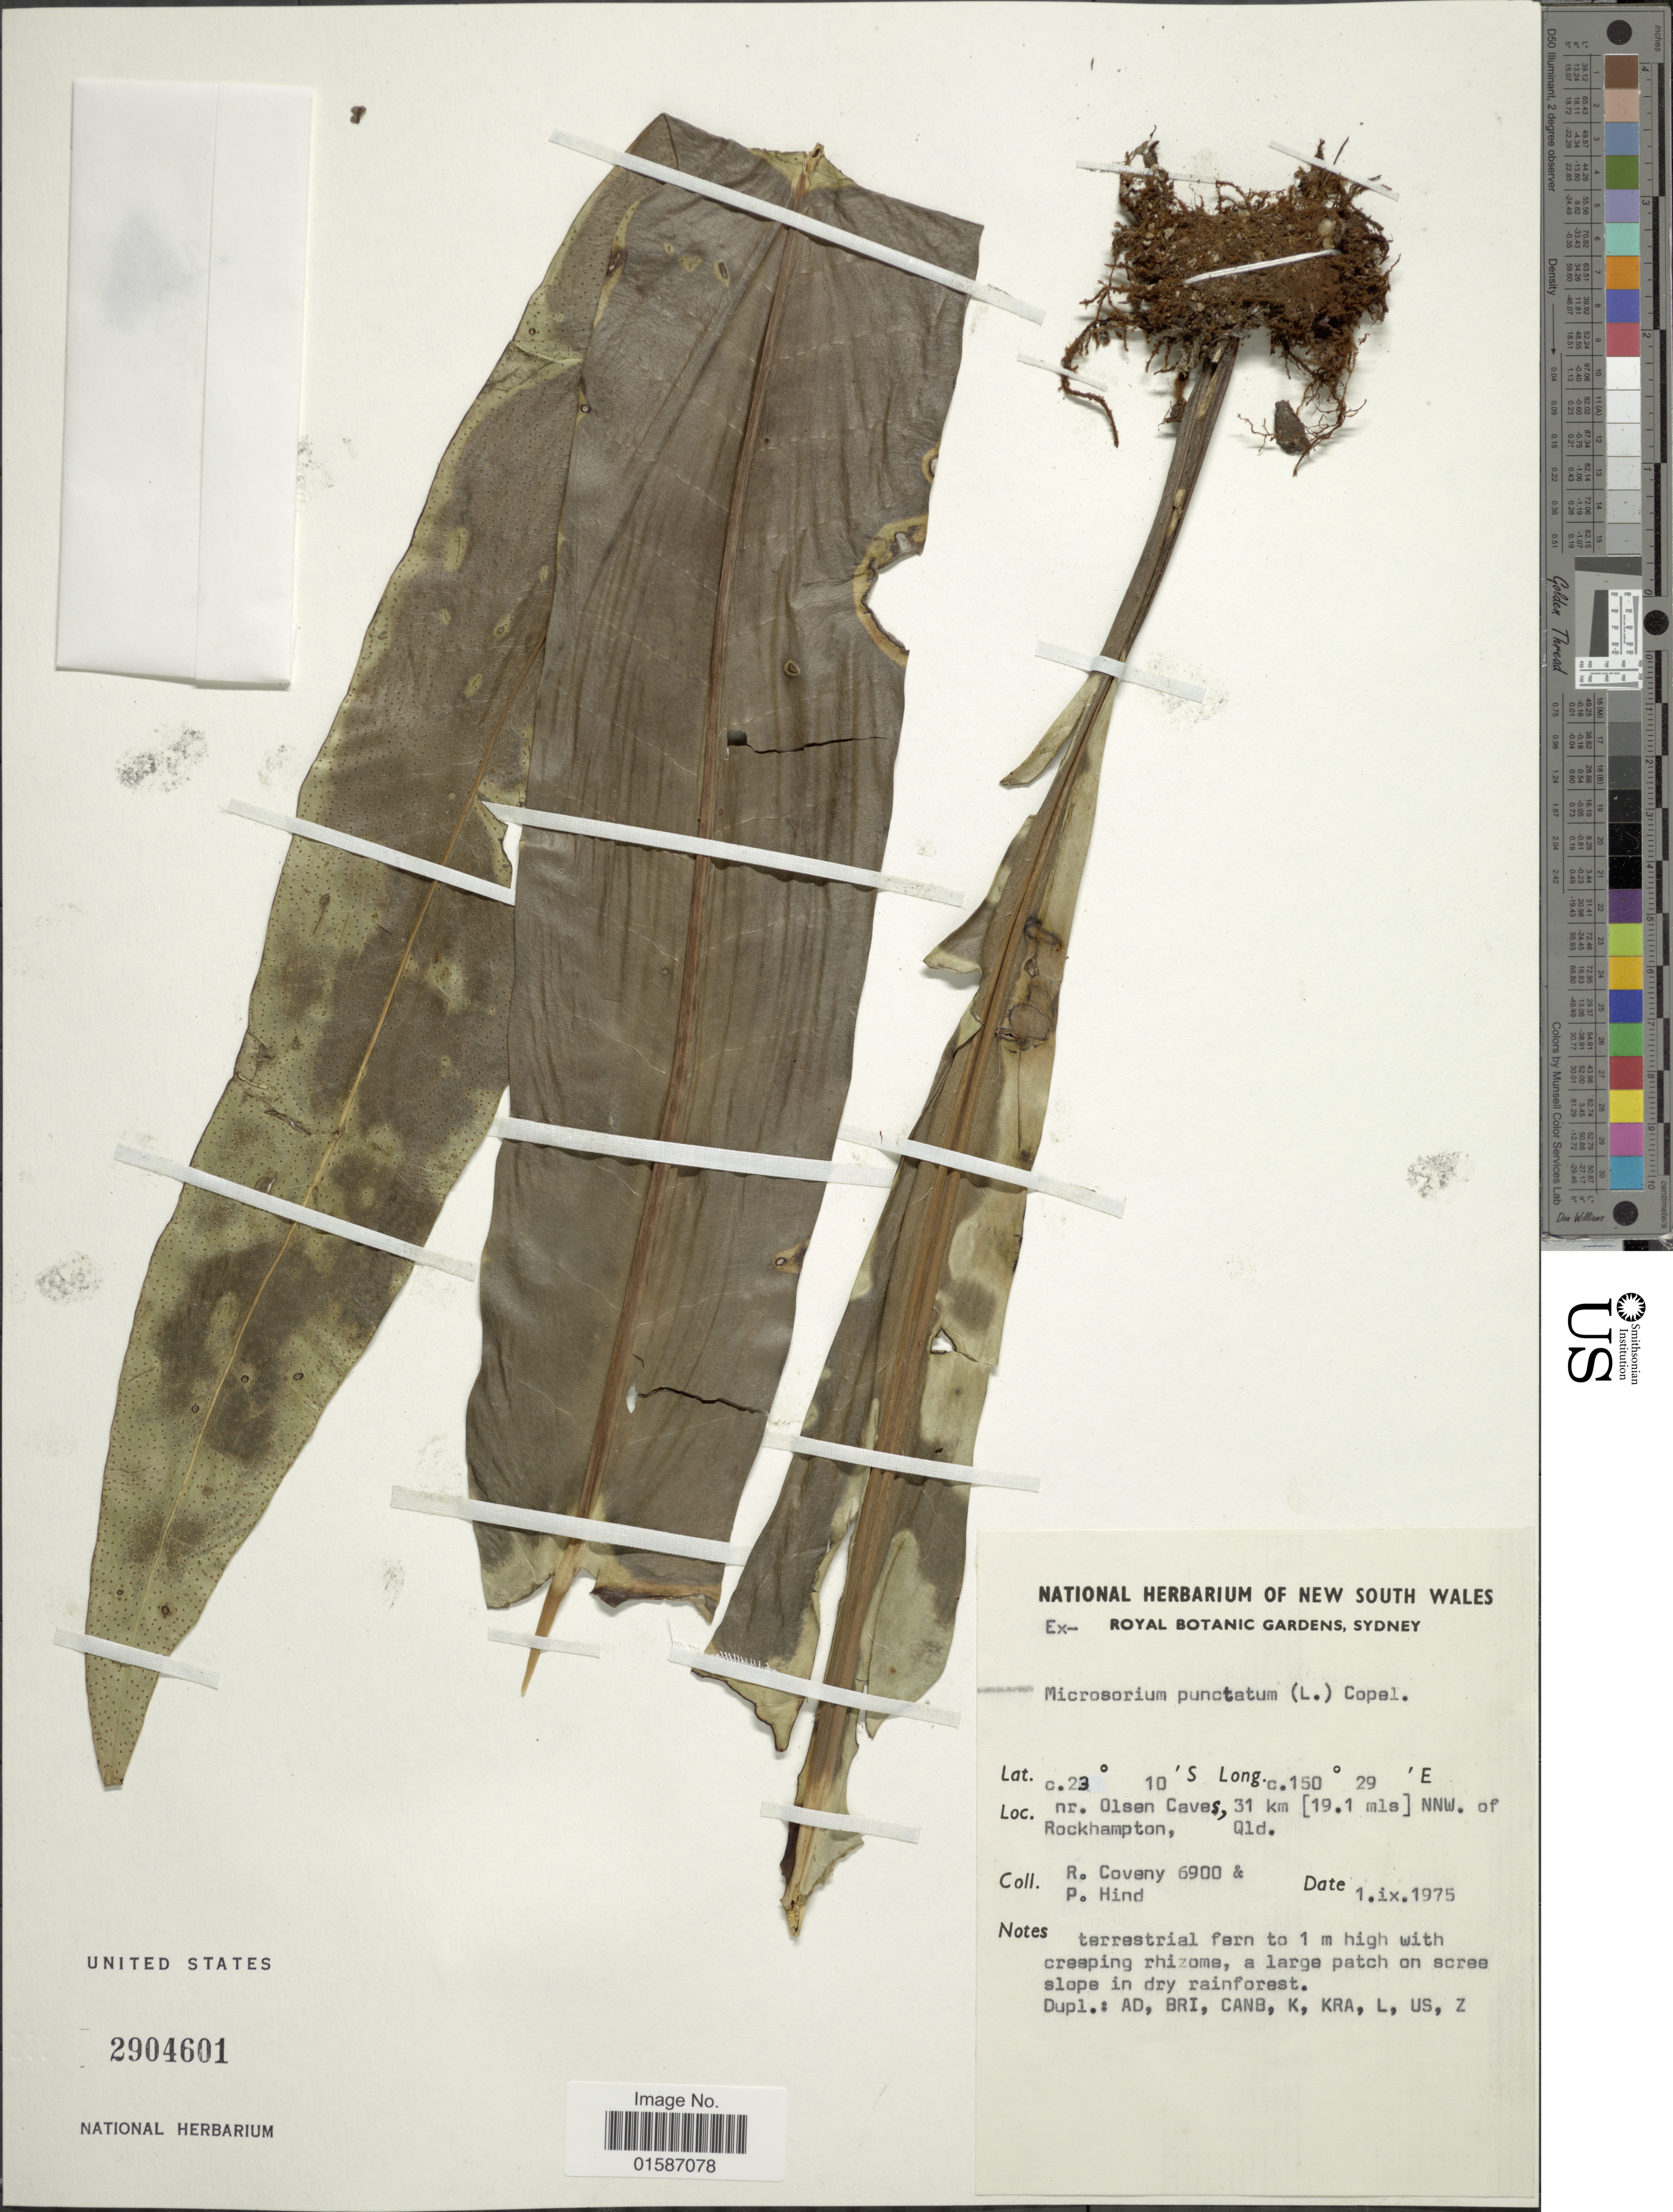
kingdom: Plantae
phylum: Tracheophyta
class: Polypodiopsida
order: Polypodiales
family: Polypodiaceae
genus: Microsorum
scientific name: Microsorum punctatum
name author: (L.) Copel.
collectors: R. Coveny & P. Hind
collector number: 6900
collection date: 1975-09-01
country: Australia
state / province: Queensland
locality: Nr.Olsen caves, 31 km [19.1 mls] NNW. of Rockhampton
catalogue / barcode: US 2904601